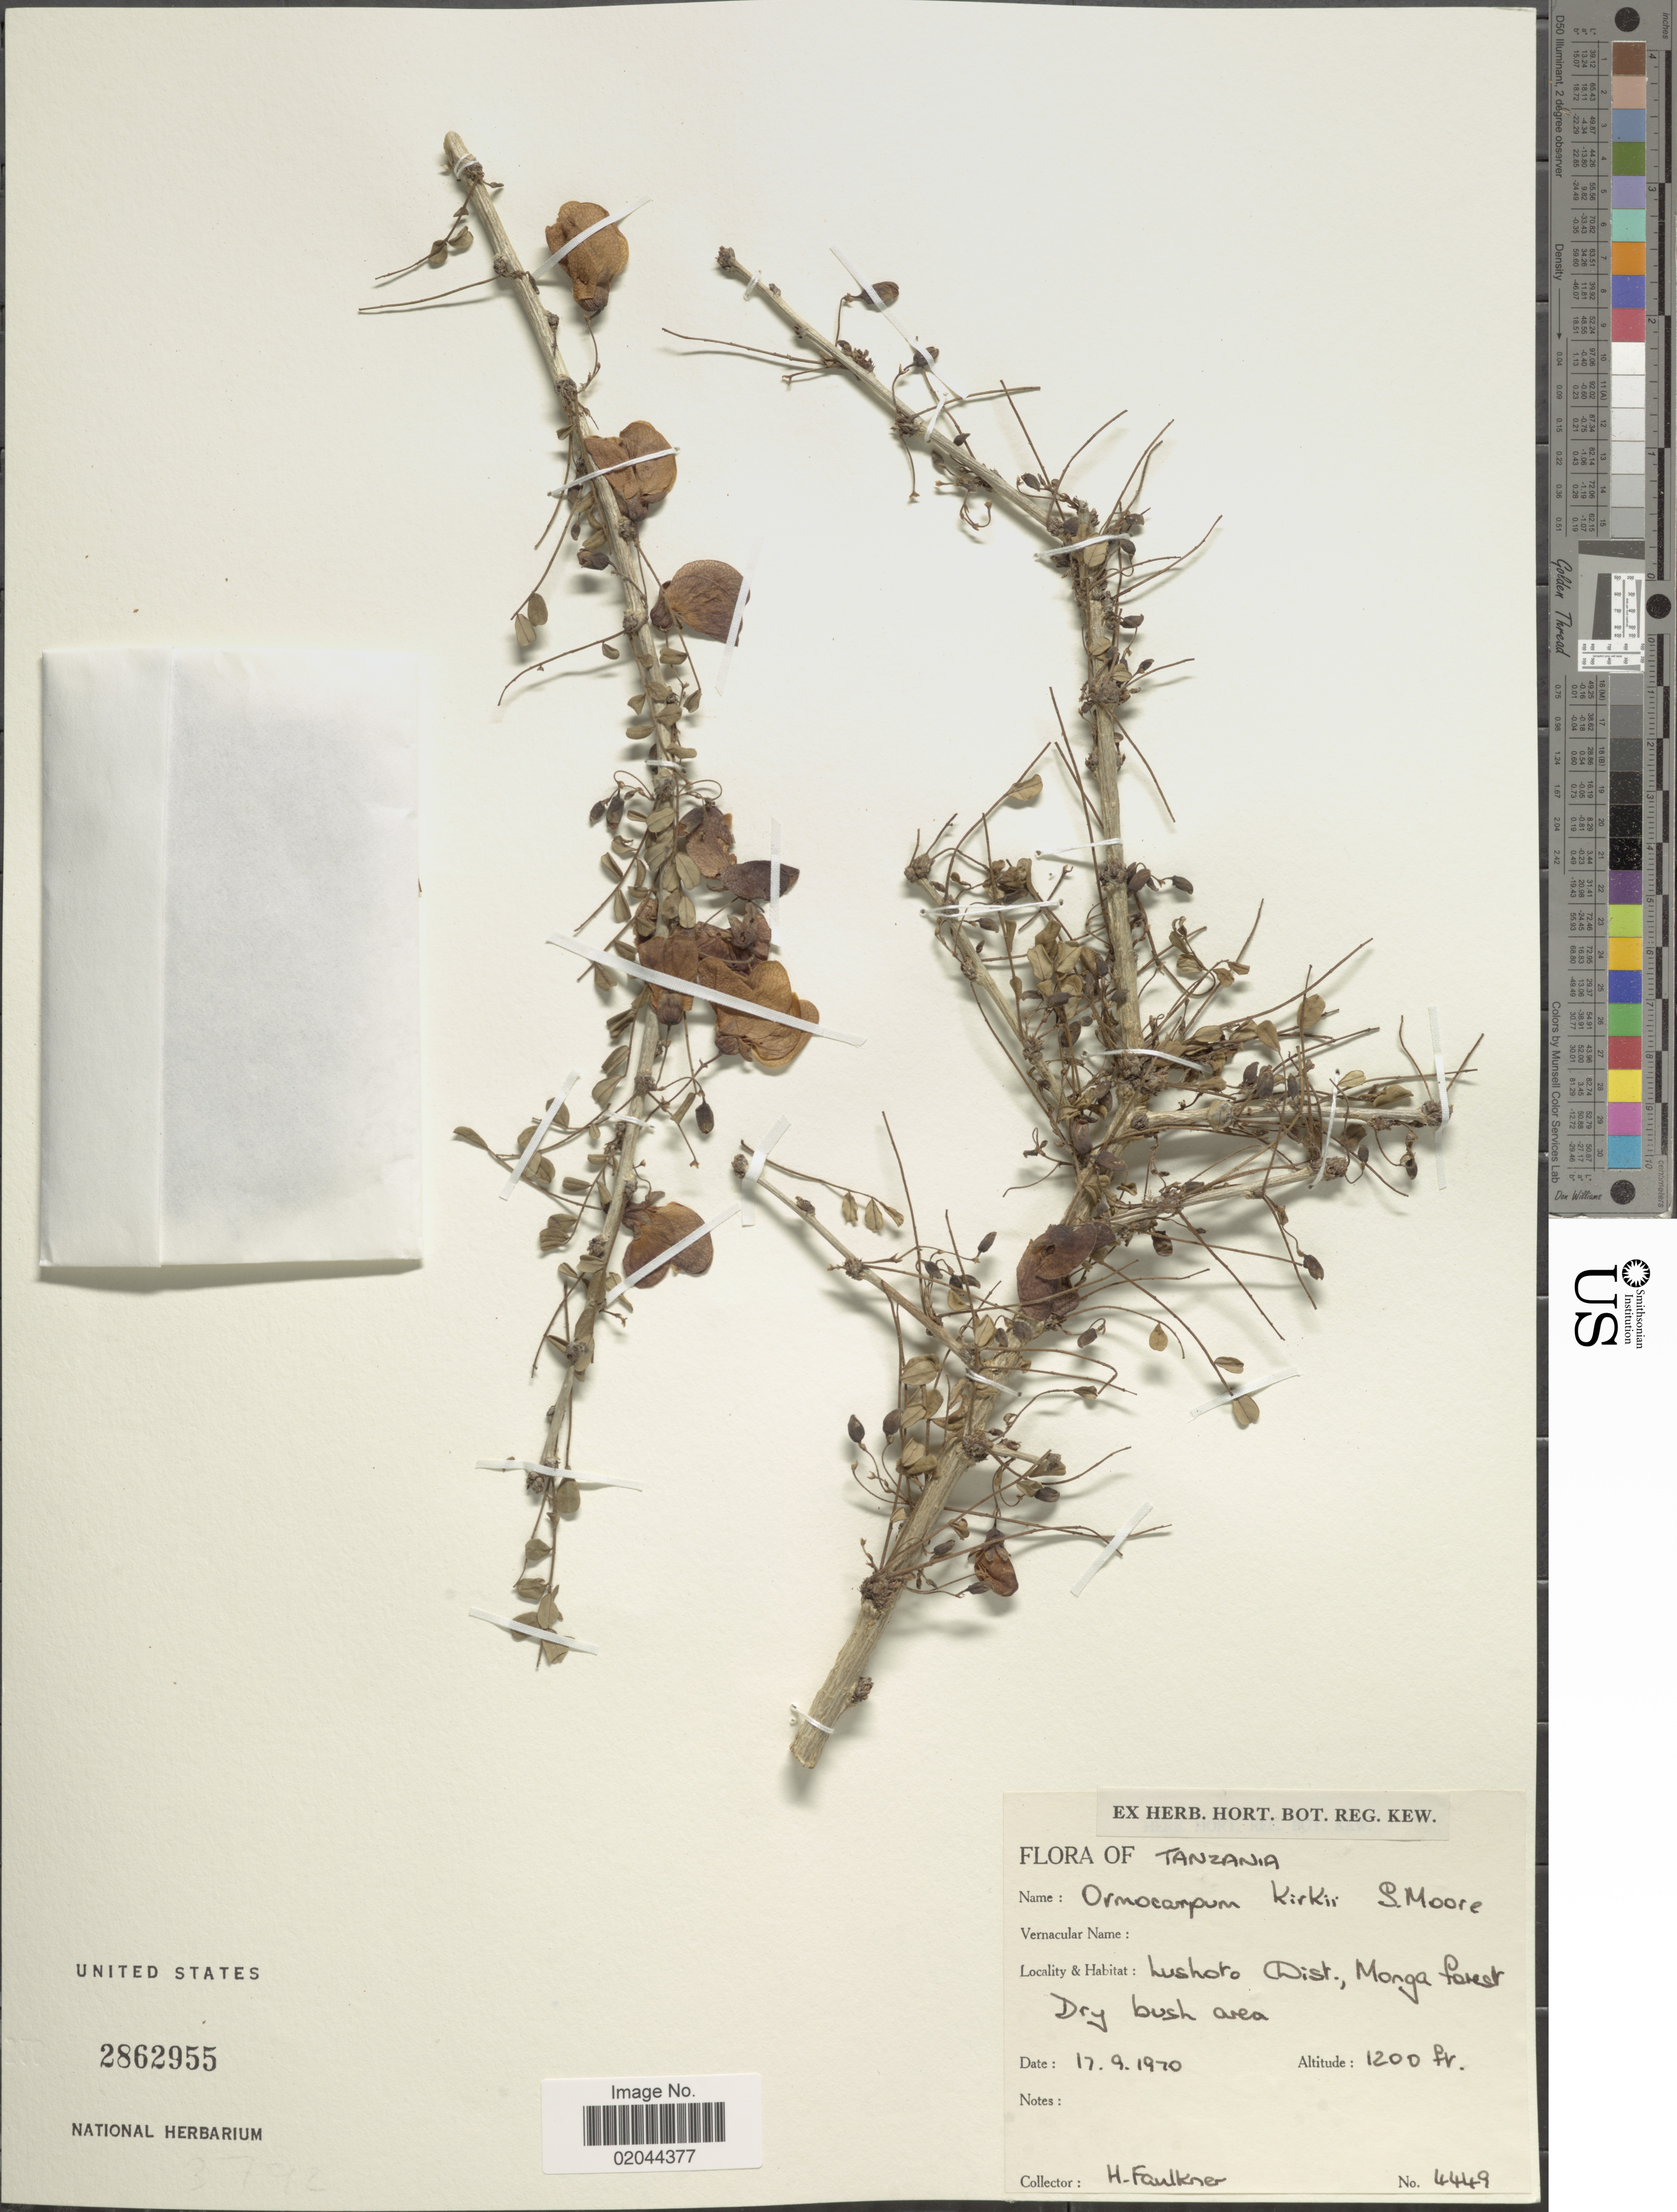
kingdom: Plantae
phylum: Tracheophyta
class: Magnoliopsida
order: Fabales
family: Fabaceae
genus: Ormocarpum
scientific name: Ormocarpum kirkii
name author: S. Moore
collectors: H. Faulkner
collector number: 4449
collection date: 1970-09-17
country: Tanzania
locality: Lushoro Dist., Monga forest, dry bush area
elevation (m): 366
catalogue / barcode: US 2862955